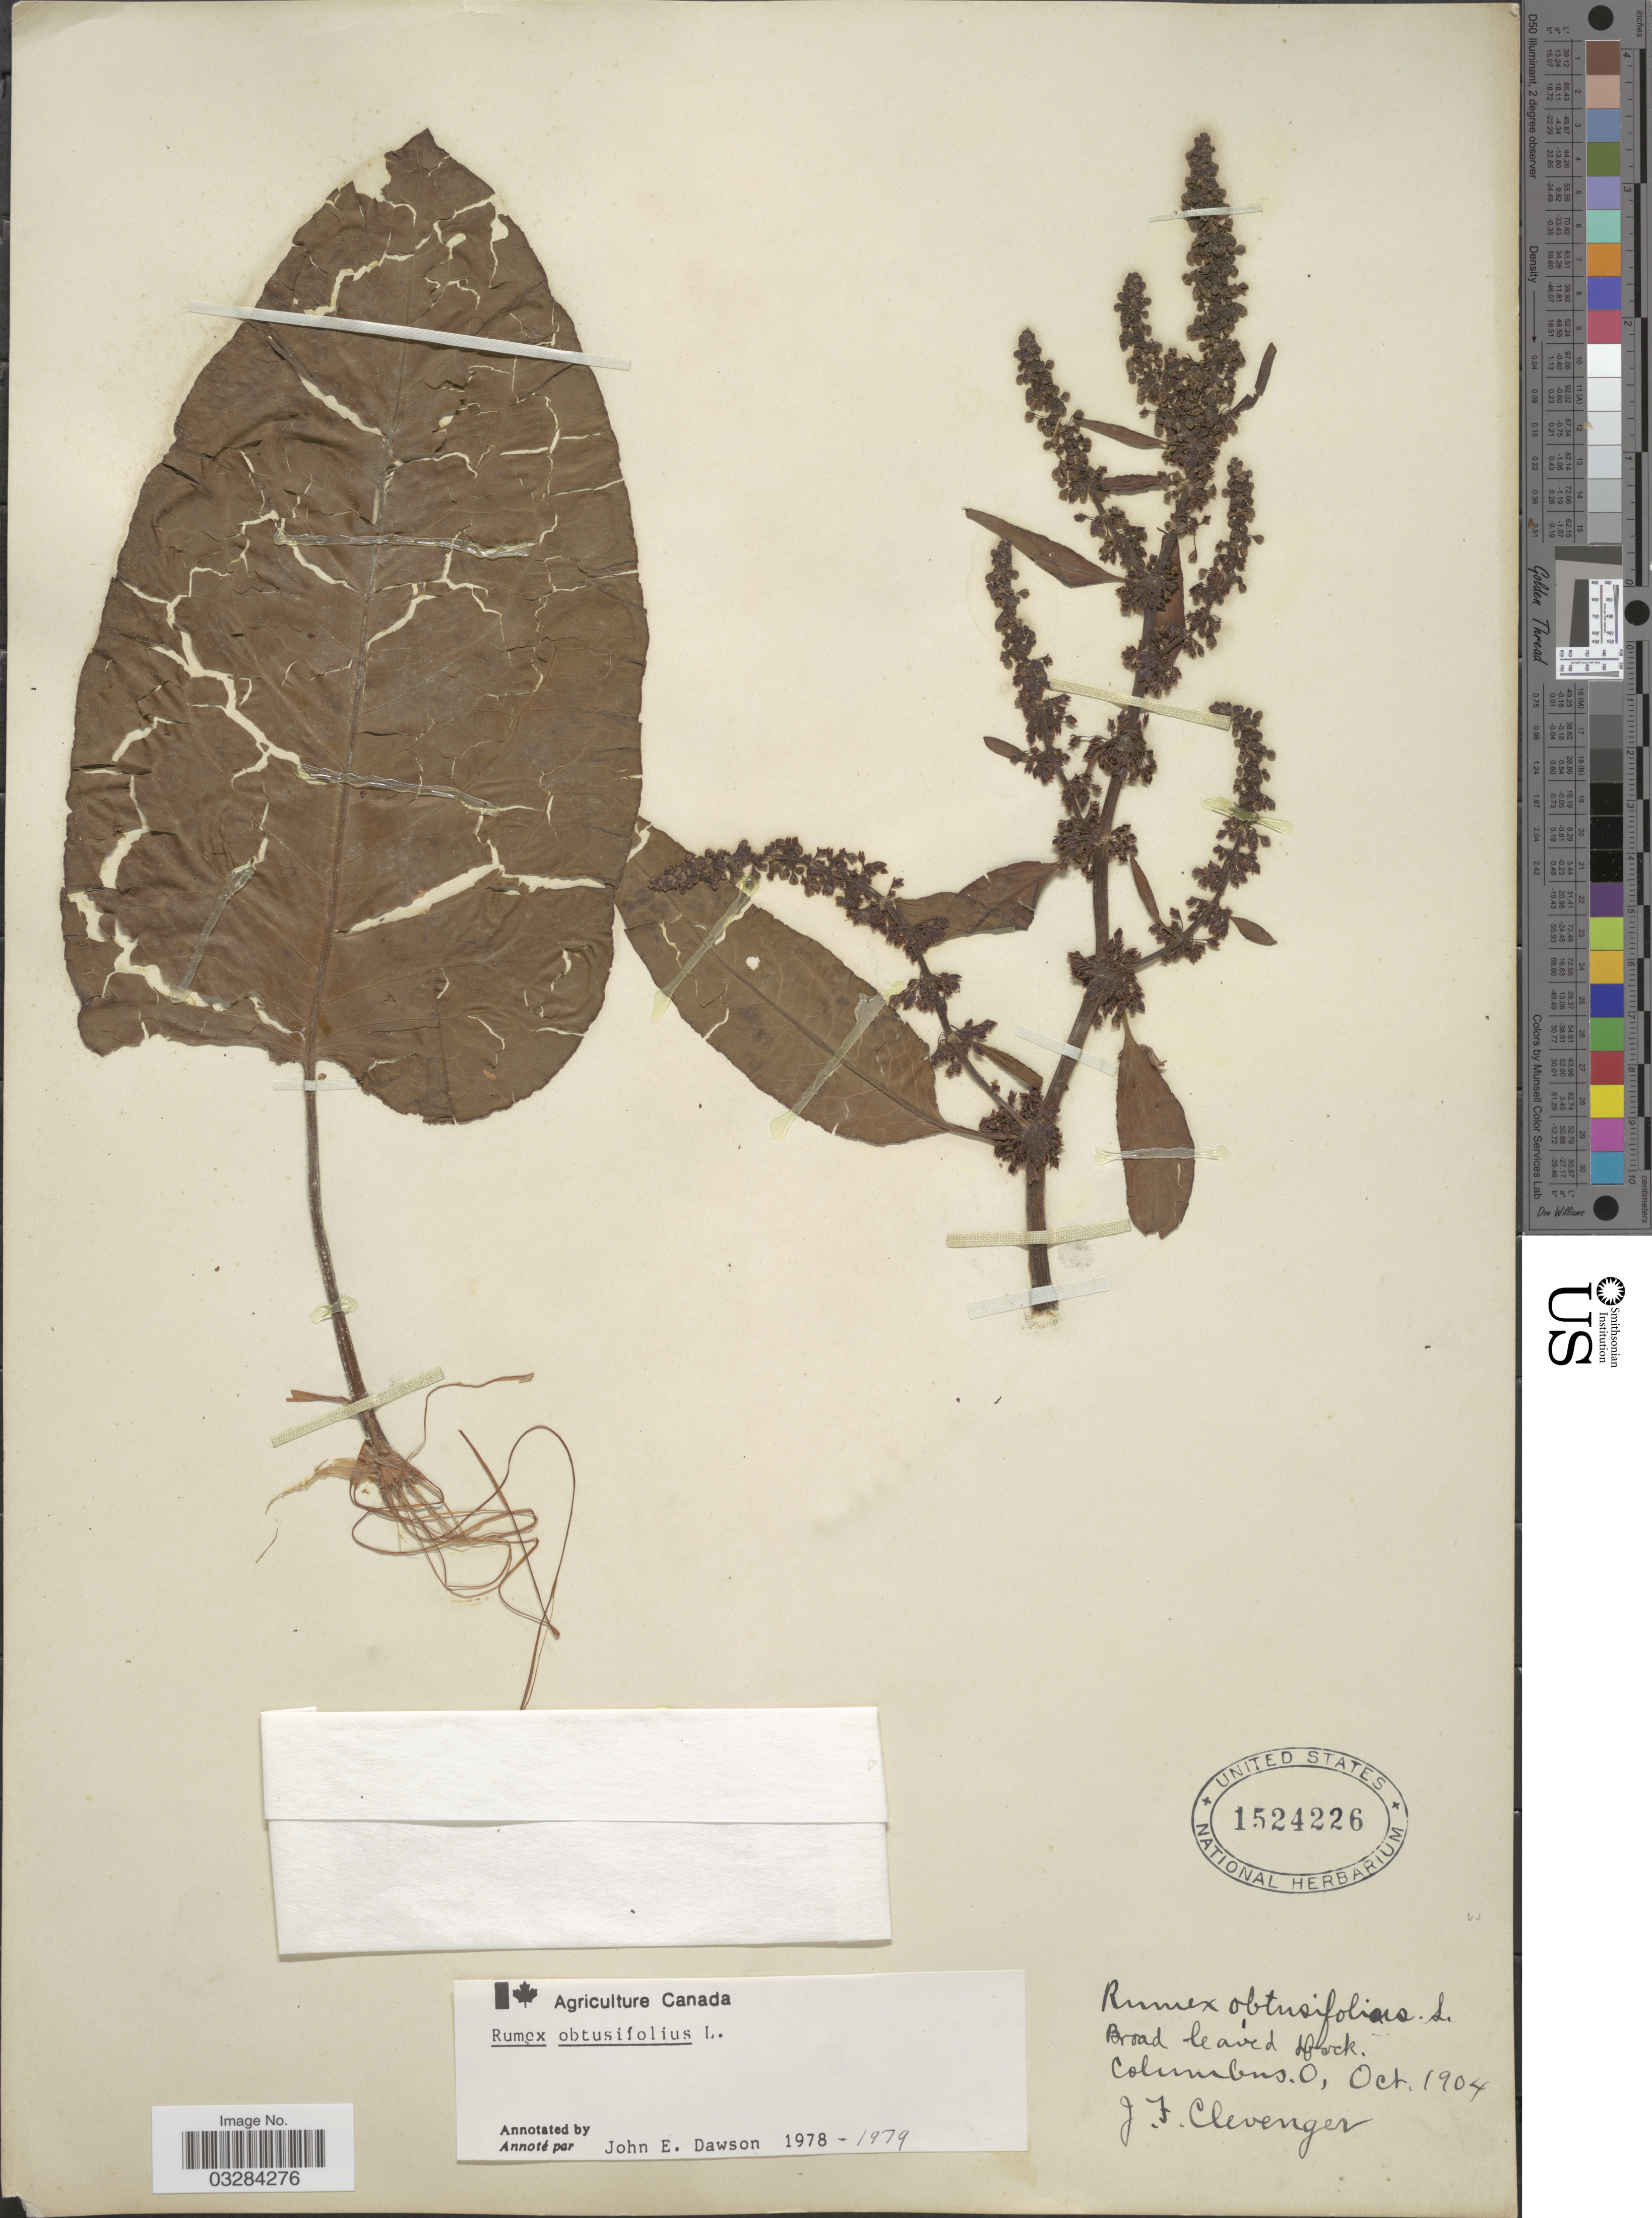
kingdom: Plantae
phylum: Tracheophyta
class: Magnoliopsida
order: Caryophyllales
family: Polygonaceae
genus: Rumex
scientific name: Rumex obtusifolius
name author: L.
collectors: J. F. Clevenger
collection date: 1904-10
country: United States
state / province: Ohio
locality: Columbus, O.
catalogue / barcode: US 1524226